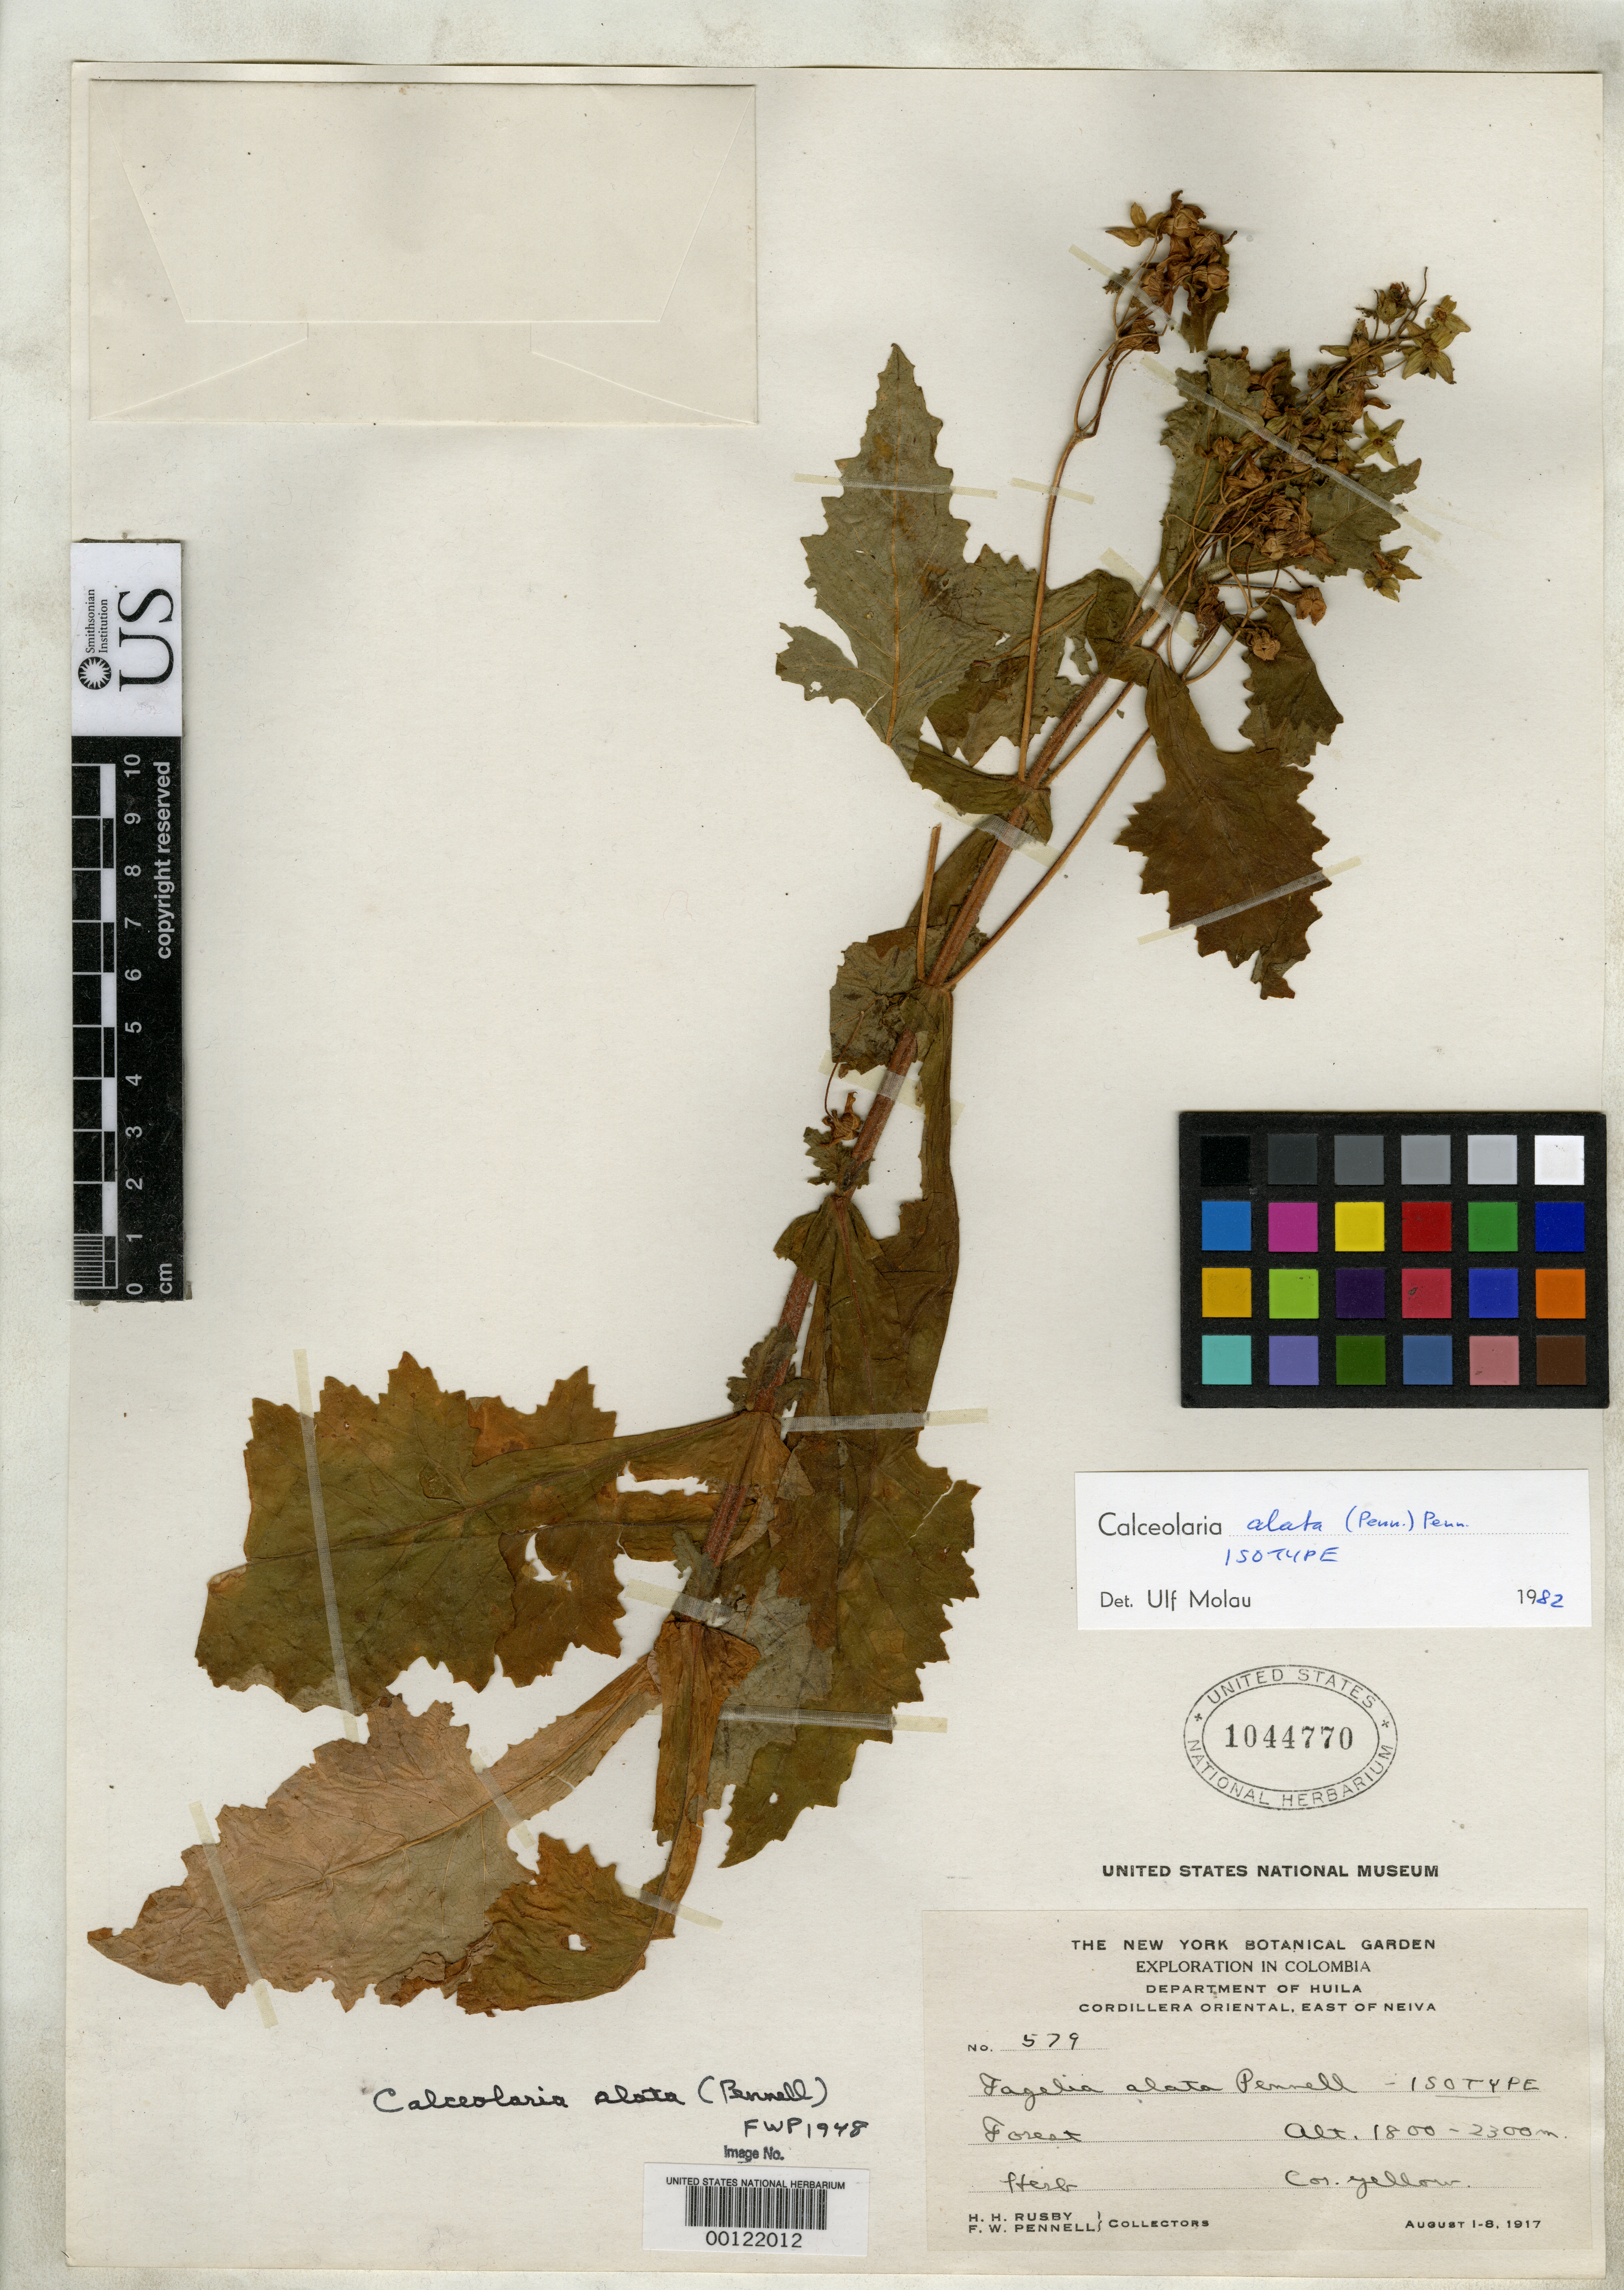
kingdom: Plantae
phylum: Tracheophyta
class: Magnoliopsida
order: Lamiales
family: Calceolariaceae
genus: Fagelia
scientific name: Fagelia alata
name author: Pennell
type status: Isotype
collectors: H. H. Rusby & F. W. Pennell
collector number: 579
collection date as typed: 01 Aug 1917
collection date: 1917-08-01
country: Colombia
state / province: Huila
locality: Cordillera Oriental; Neiva.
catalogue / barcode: US 1044770